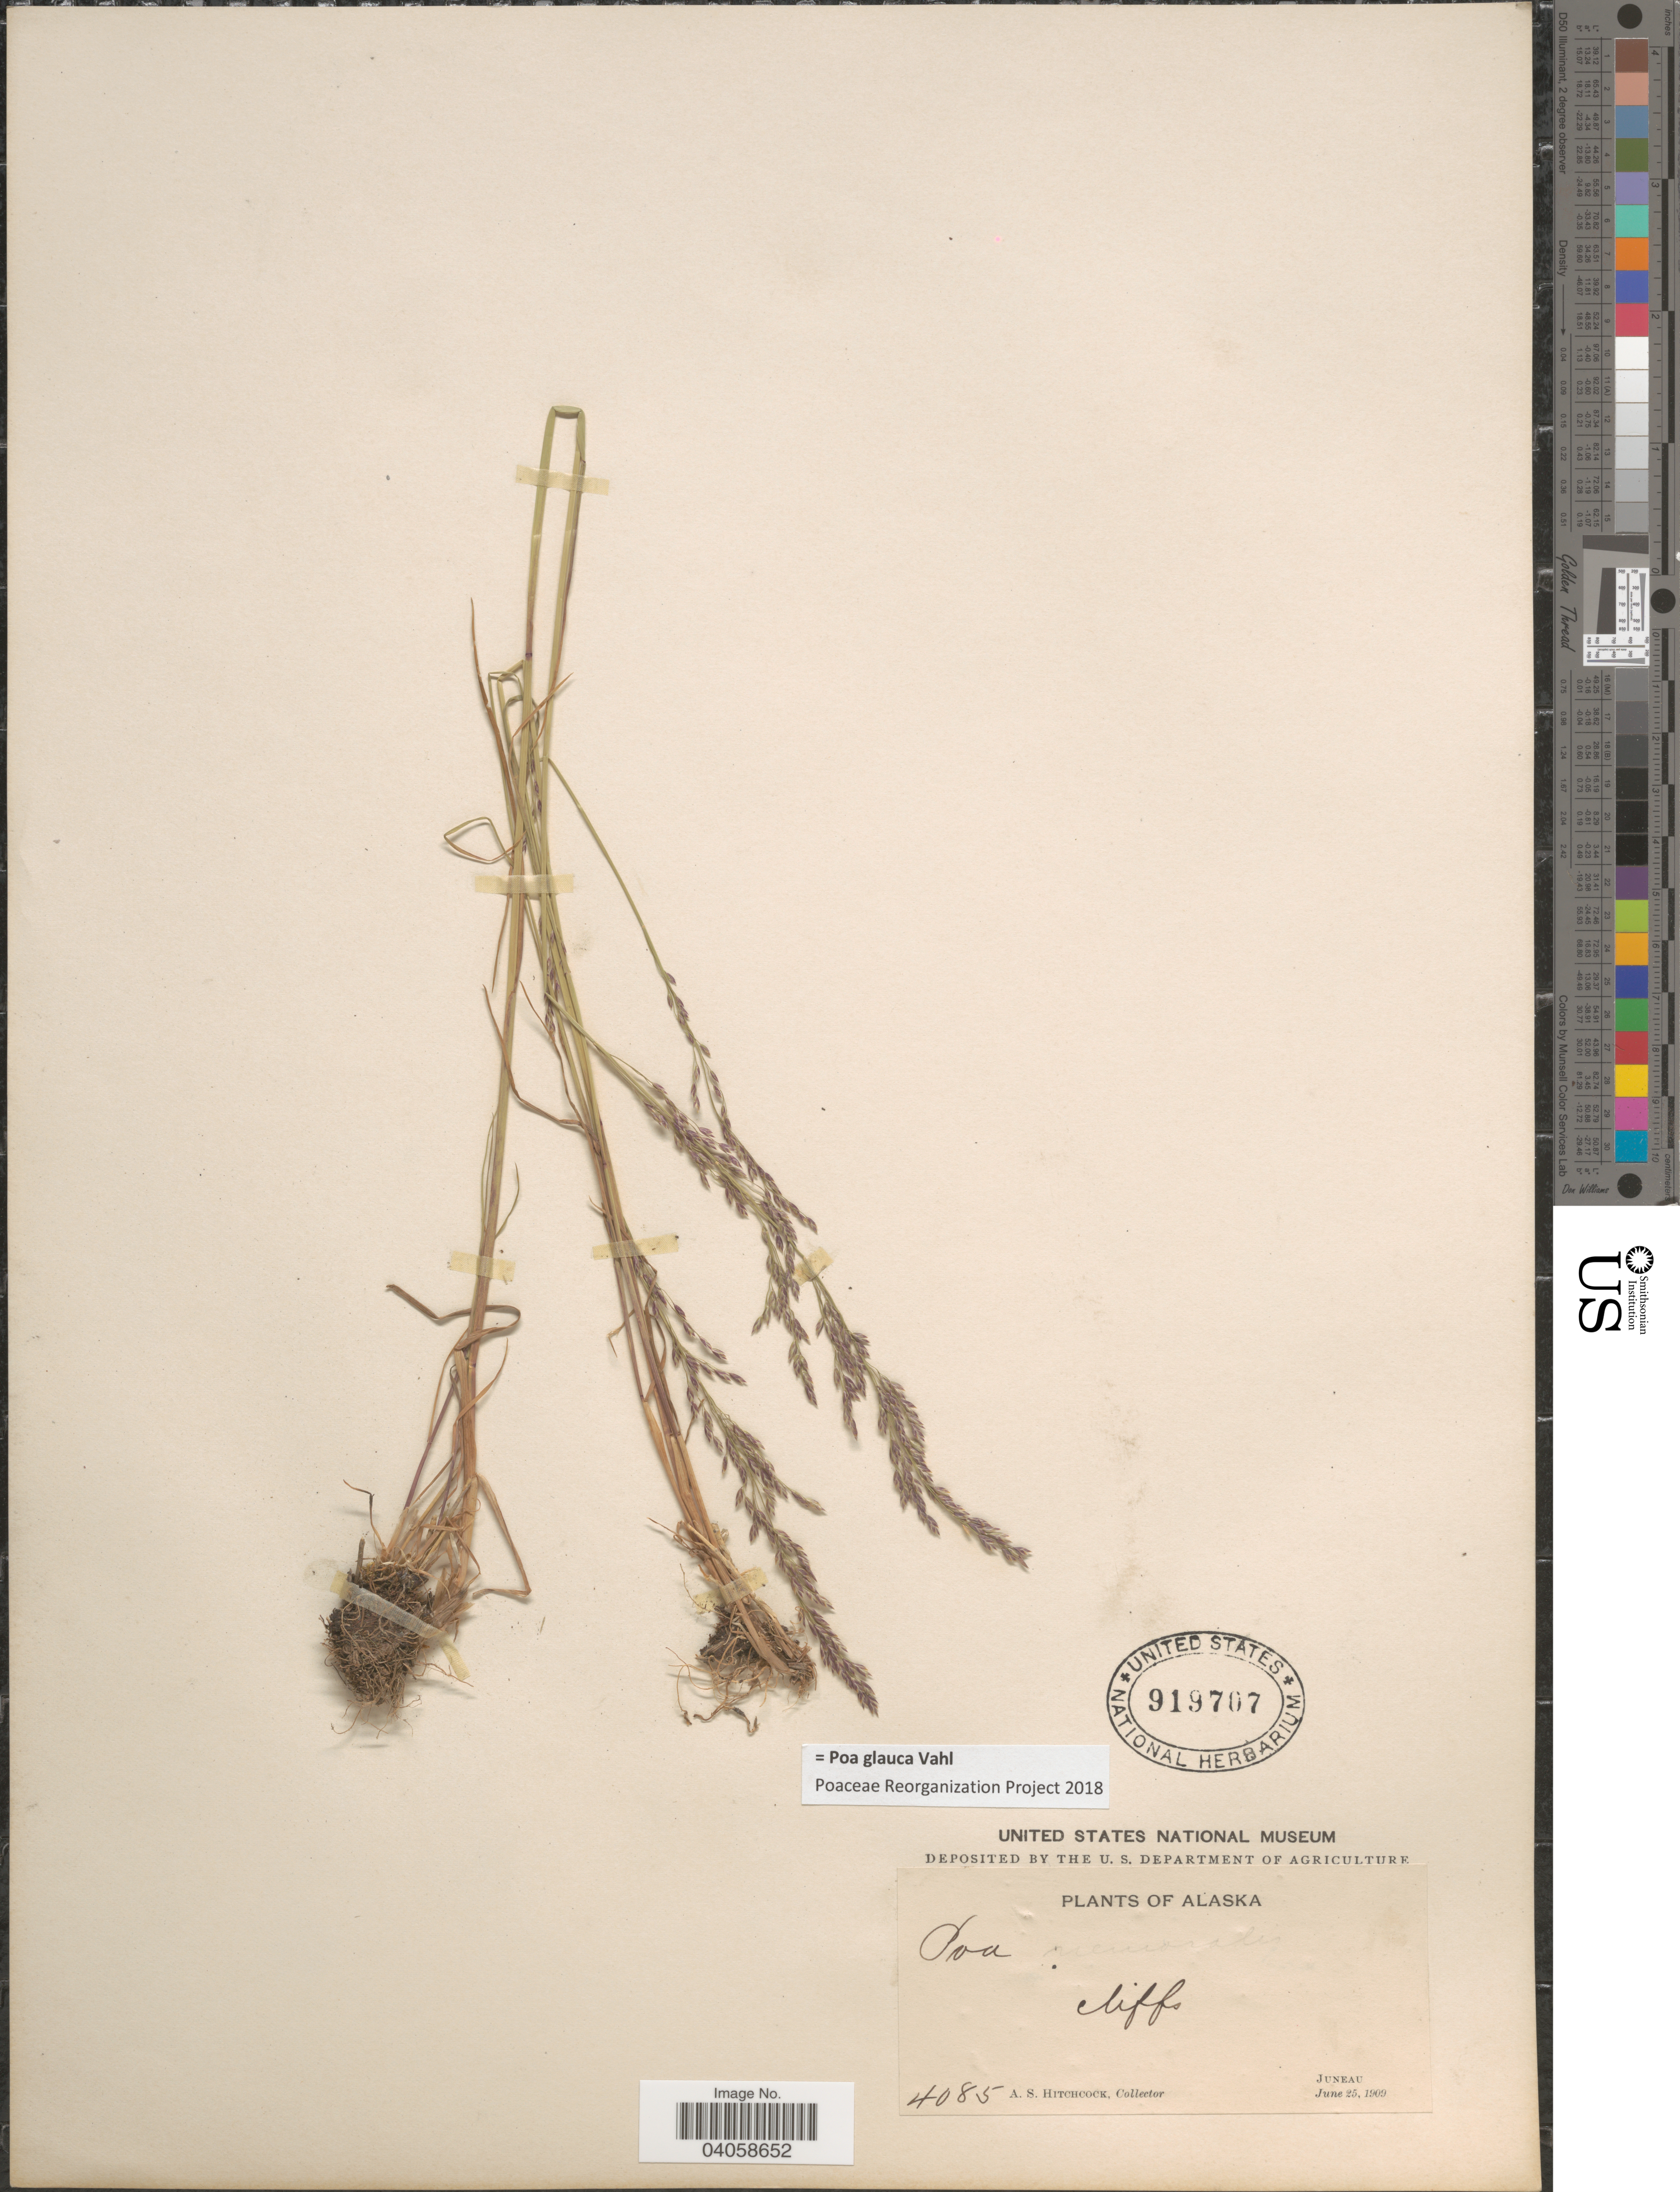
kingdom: Plantae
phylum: Tracheophyta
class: Liliopsida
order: Poales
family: Poaceae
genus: Poa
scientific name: Poa glauca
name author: Vahl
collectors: A. S. Hitchcock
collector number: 4085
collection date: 1909-06-25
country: United States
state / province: Alaska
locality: Juneau.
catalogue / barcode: US 919707